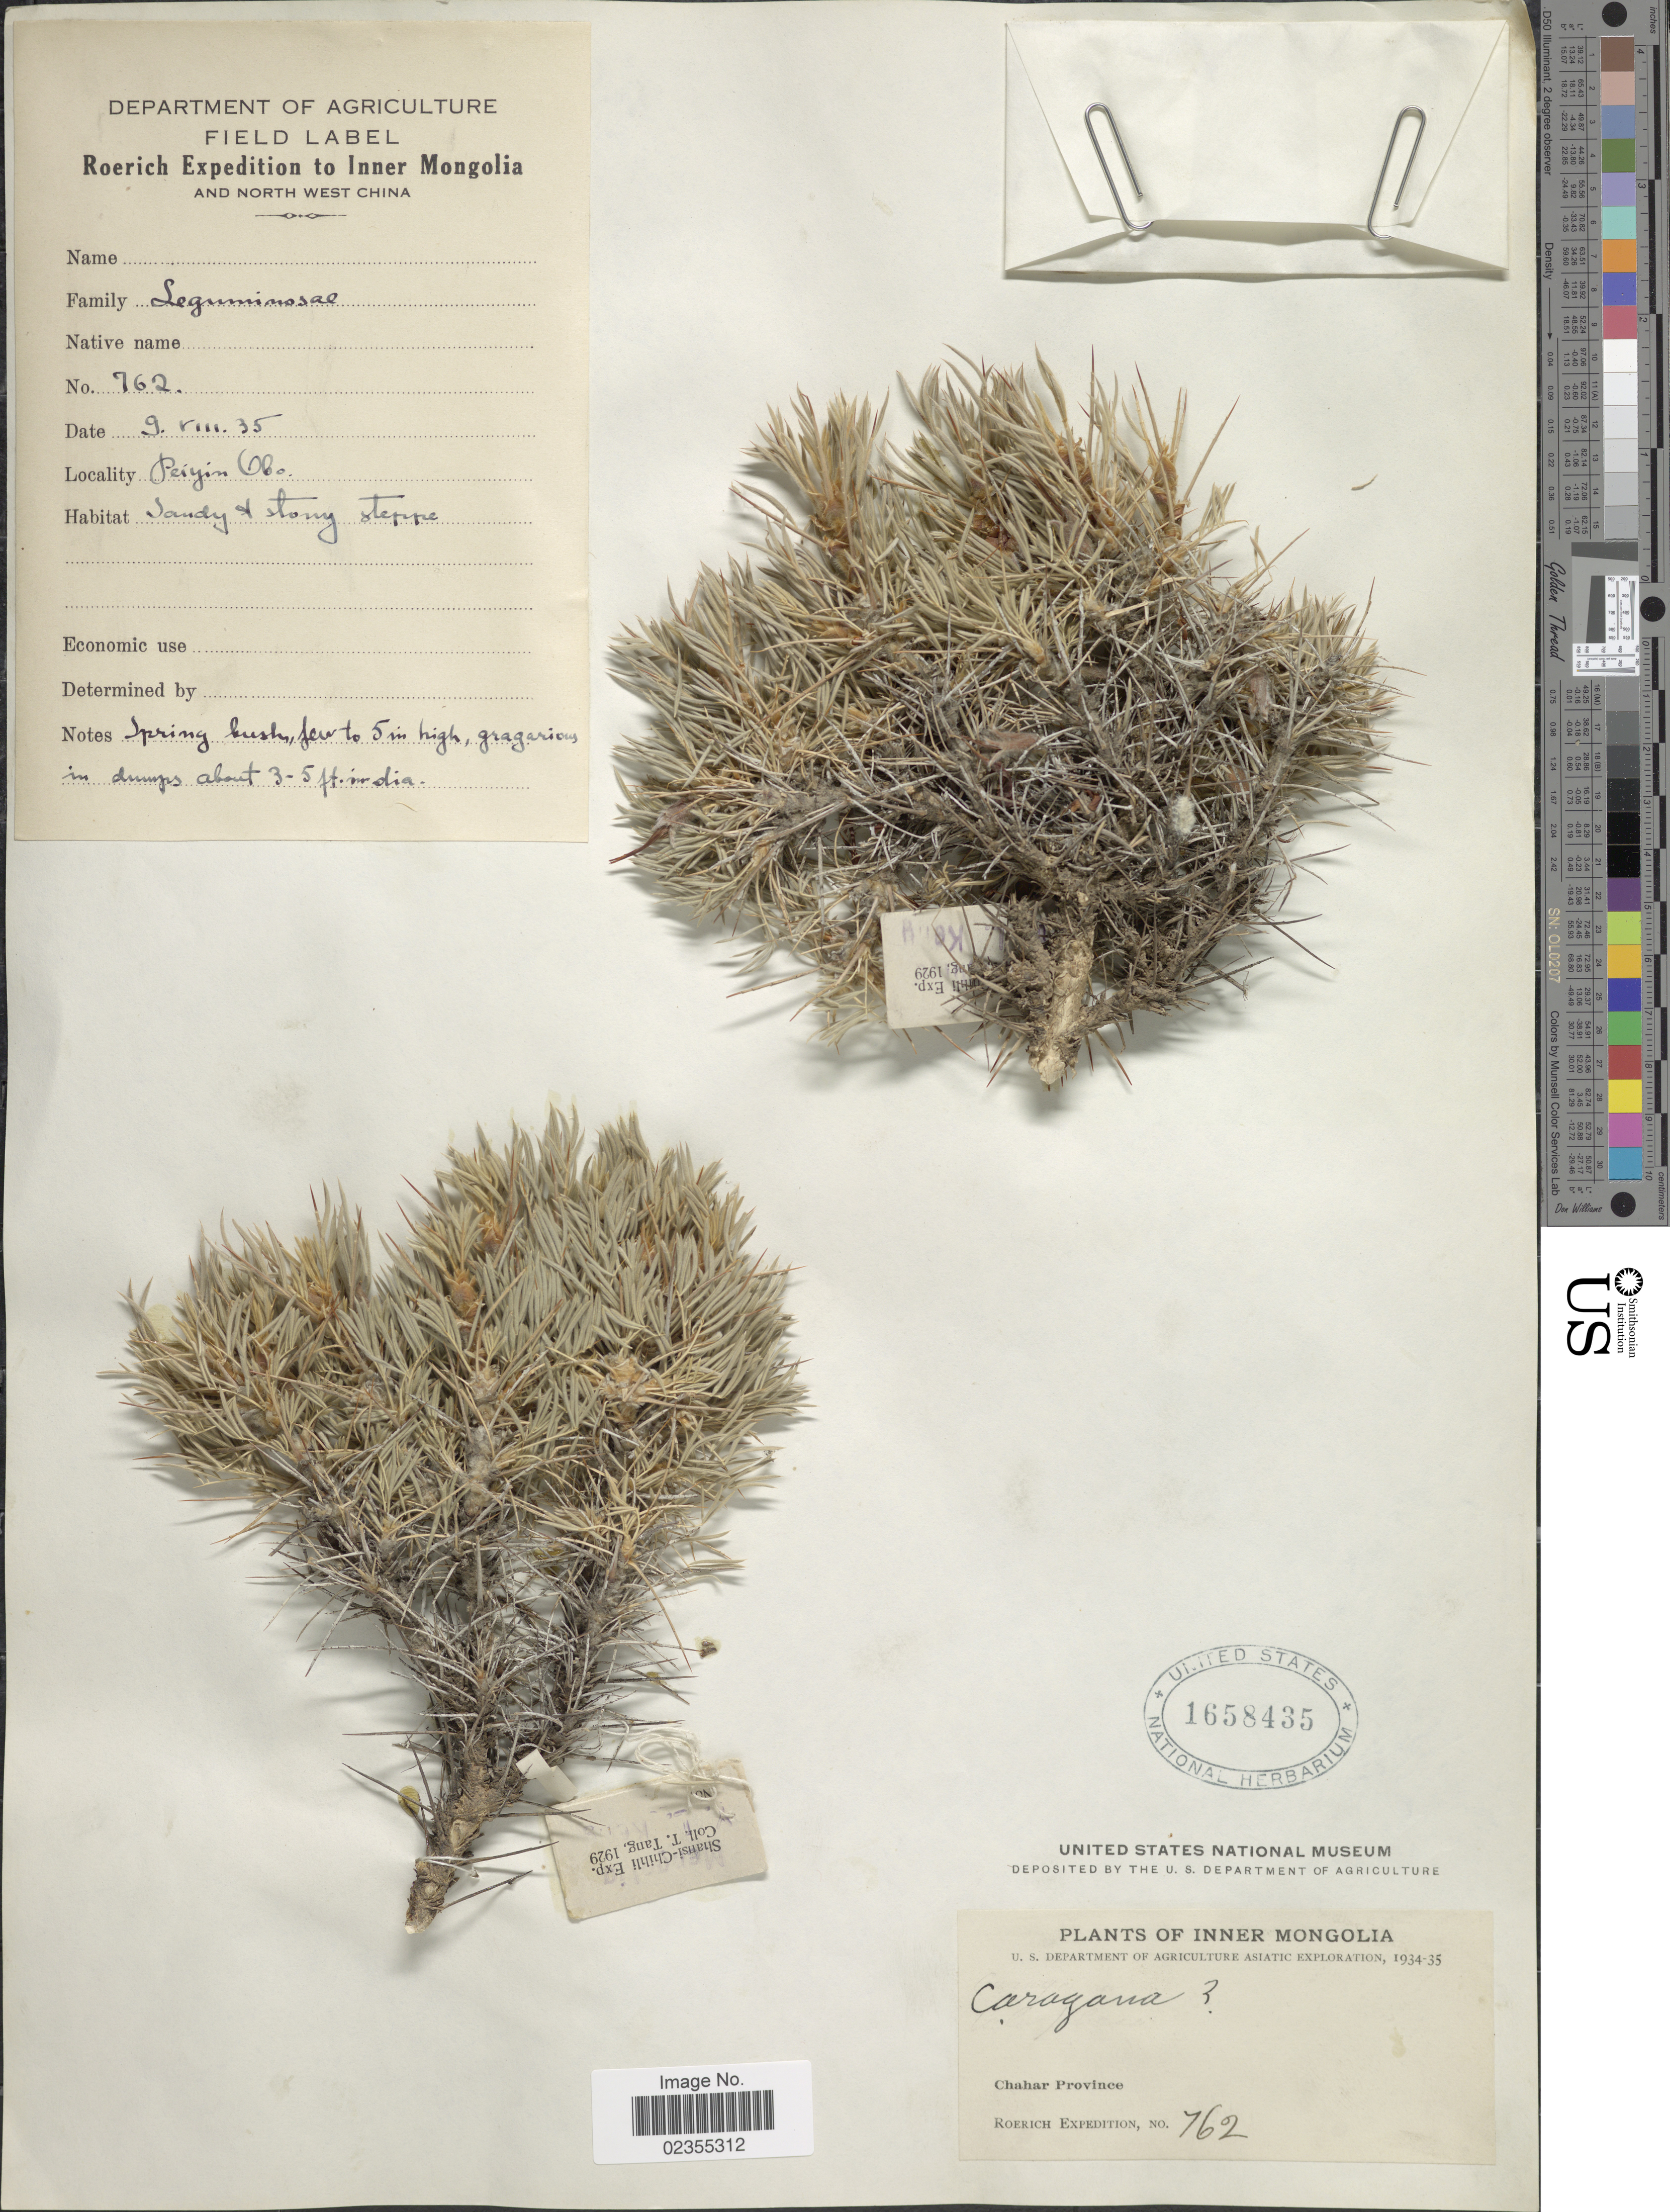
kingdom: Plantae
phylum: Tracheophyta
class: Magnoliopsida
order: Fabales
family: Fabaceae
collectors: Roerich Expedition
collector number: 762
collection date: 1935-08-09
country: Mongolia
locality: Peiyin Gbo. Chahar Province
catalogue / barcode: US 1658435